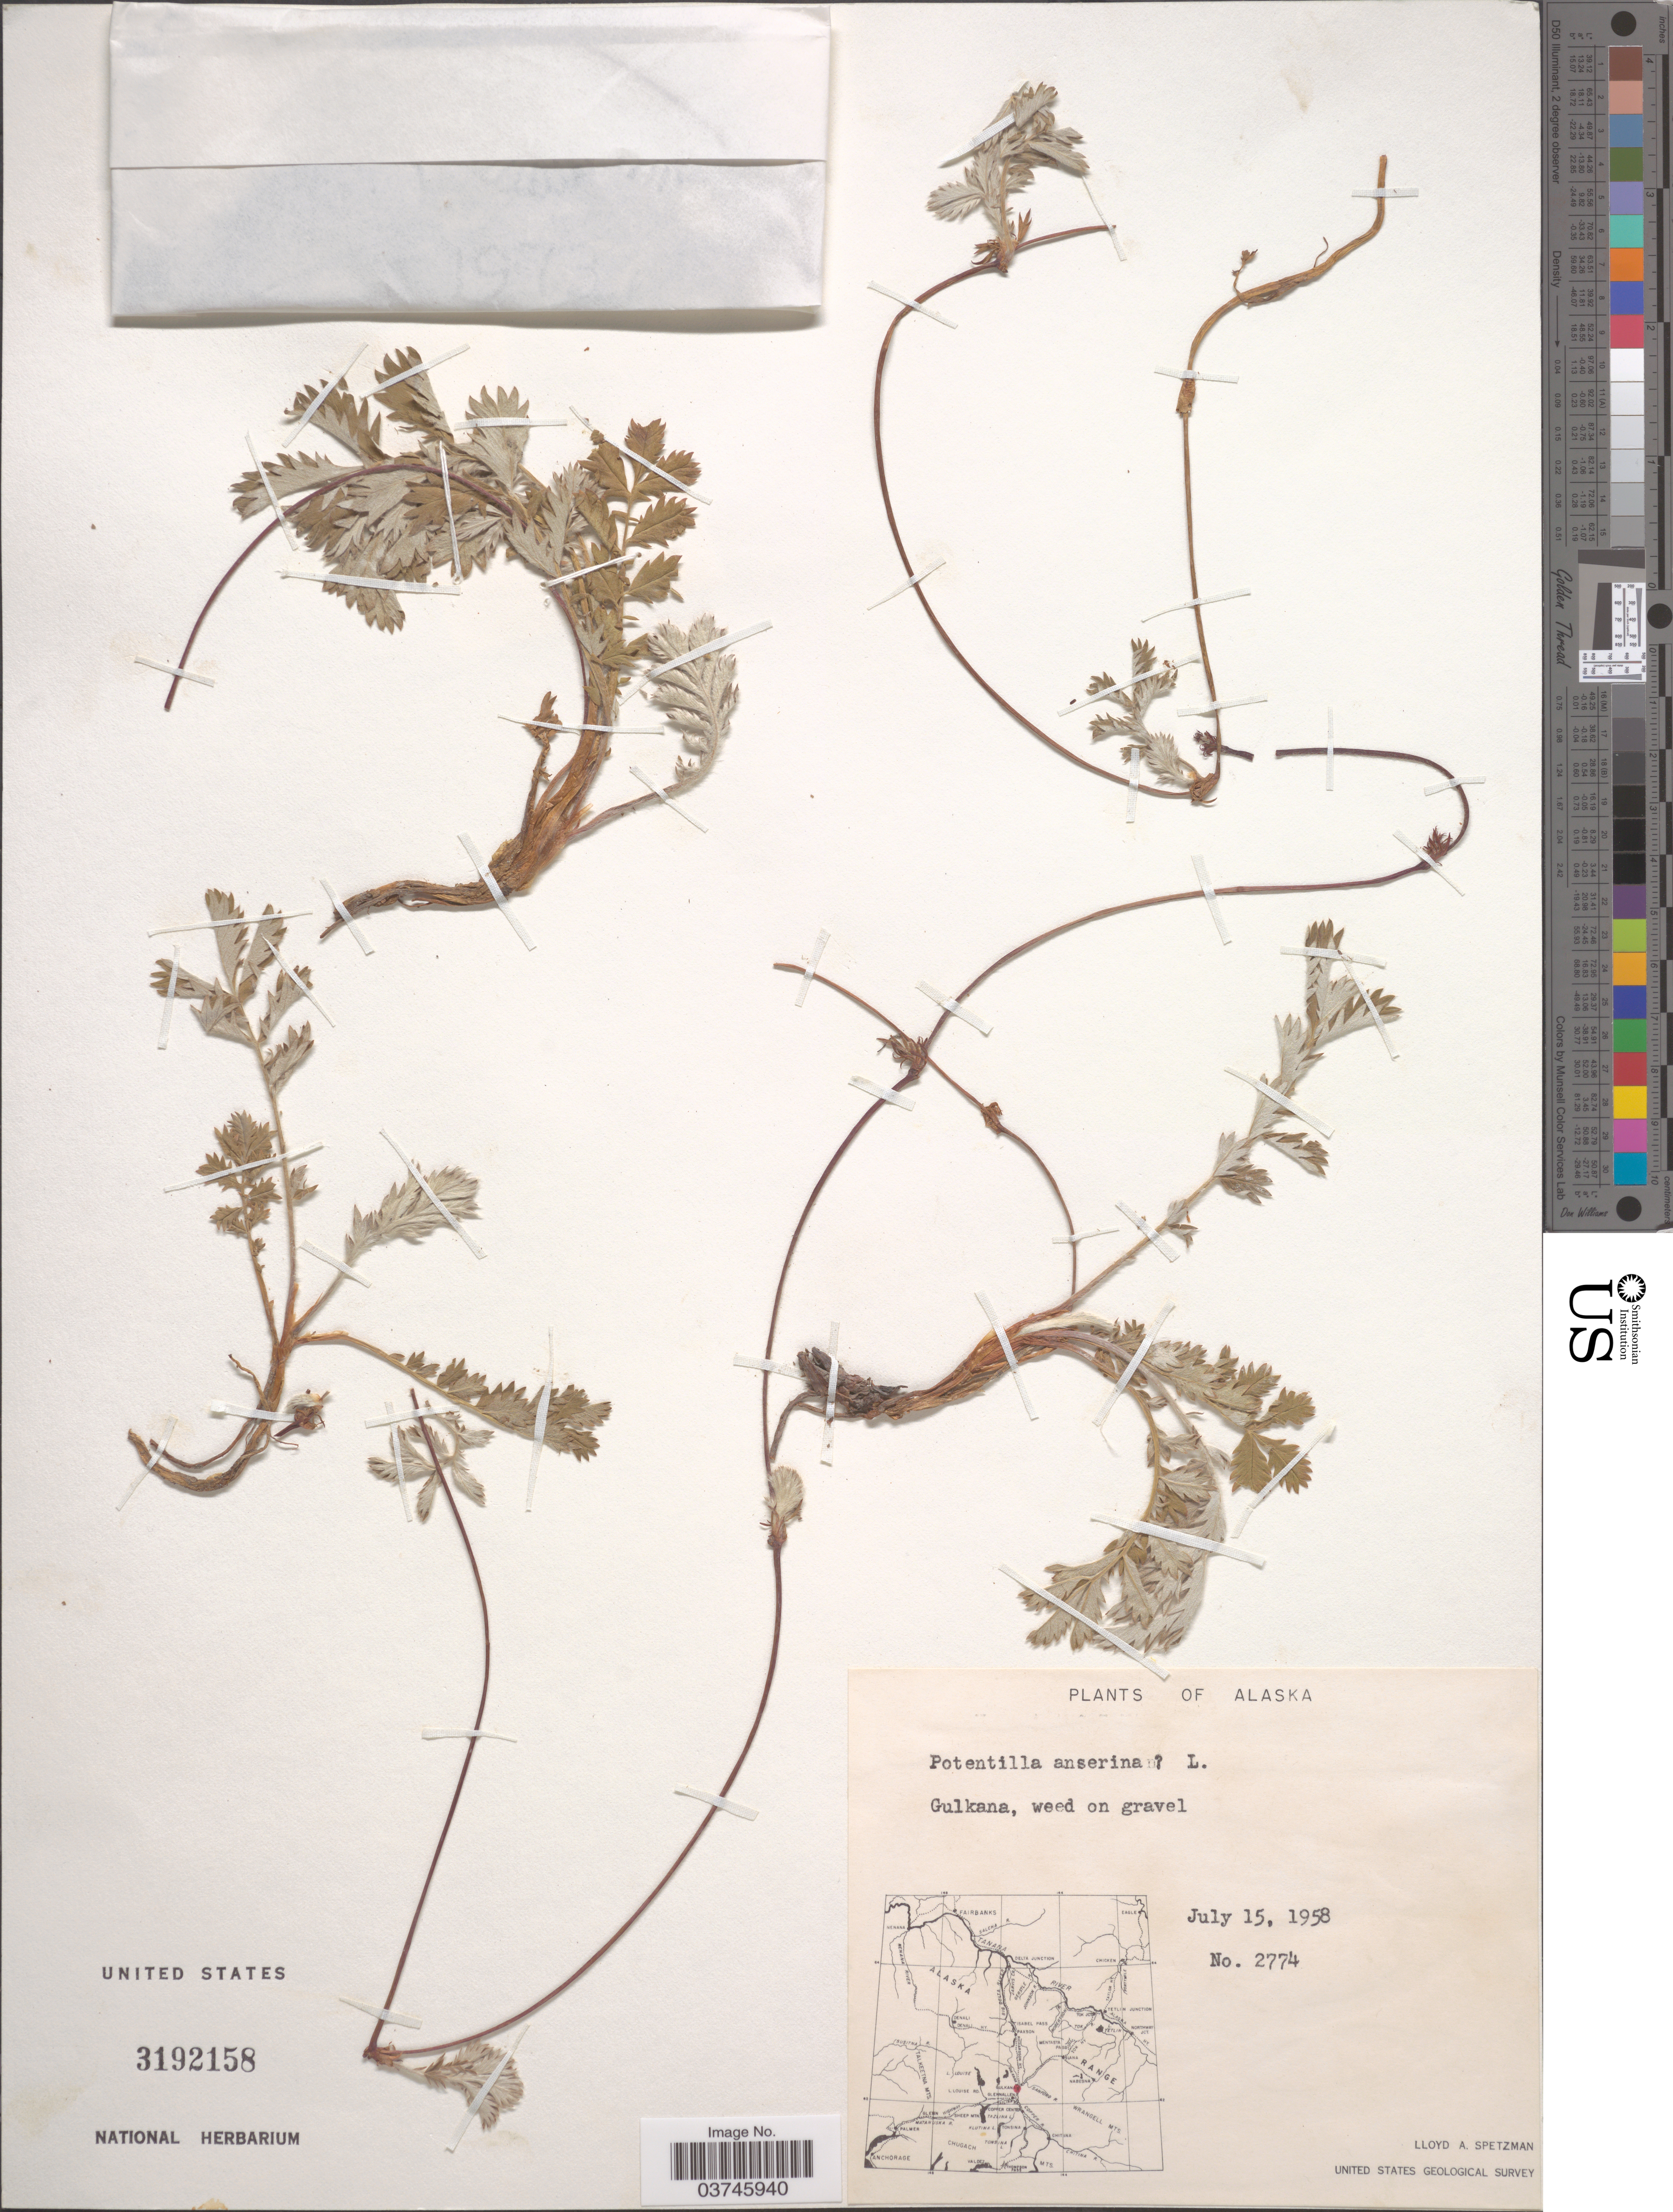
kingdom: Plantae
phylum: Tracheophyta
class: Magnoliopsida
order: Rosales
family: Rosaceae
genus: Argentina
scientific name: Argentina anserina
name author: (L.) Rydb.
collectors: L. Spetzman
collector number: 2774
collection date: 1958-07-15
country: United States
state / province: Alaska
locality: Gulkana.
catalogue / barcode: US 3192158